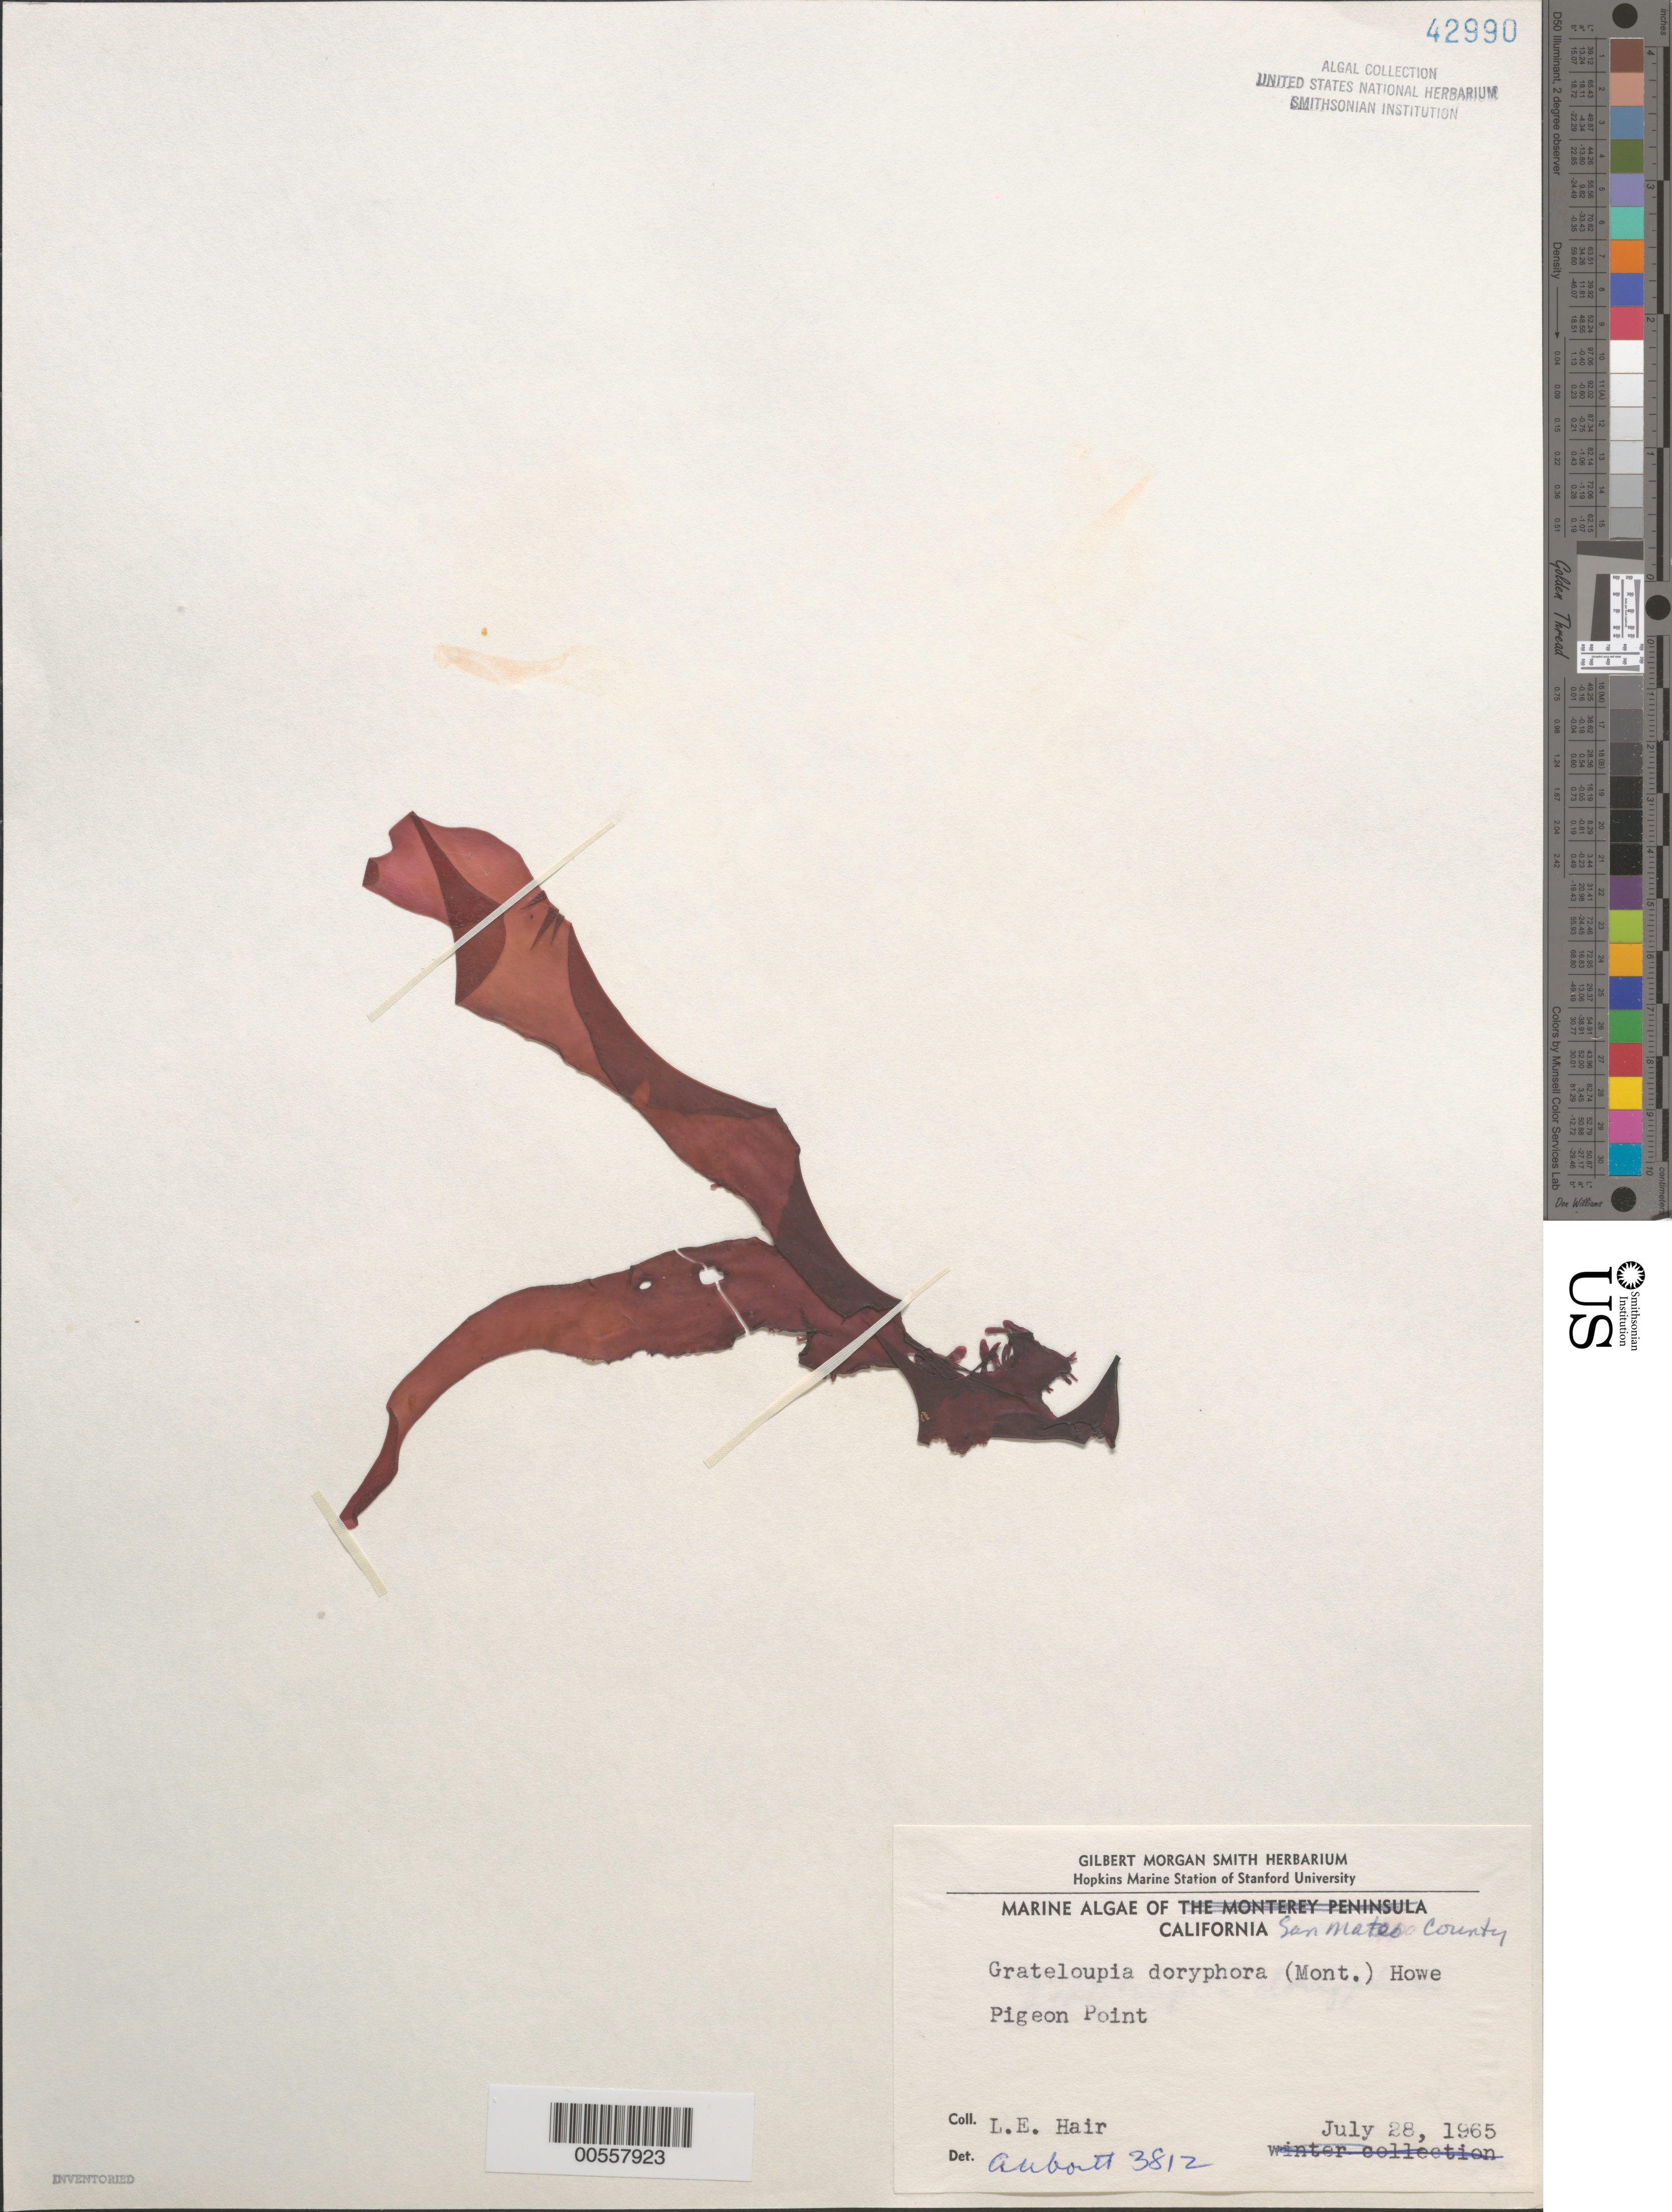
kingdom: Plantae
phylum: Rhodophyta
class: Florideophyceae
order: Halymeniales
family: Halymeniaceae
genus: Grateloupia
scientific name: Grateloupia doryphora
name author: (Mont.) Howe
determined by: Abbott, Isabella A.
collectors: L. Hair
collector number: IAA 3812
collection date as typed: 28 Jul 1965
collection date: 1965-07-28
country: United States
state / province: California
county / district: San Mateo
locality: Pigeon Point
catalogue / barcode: US 42990